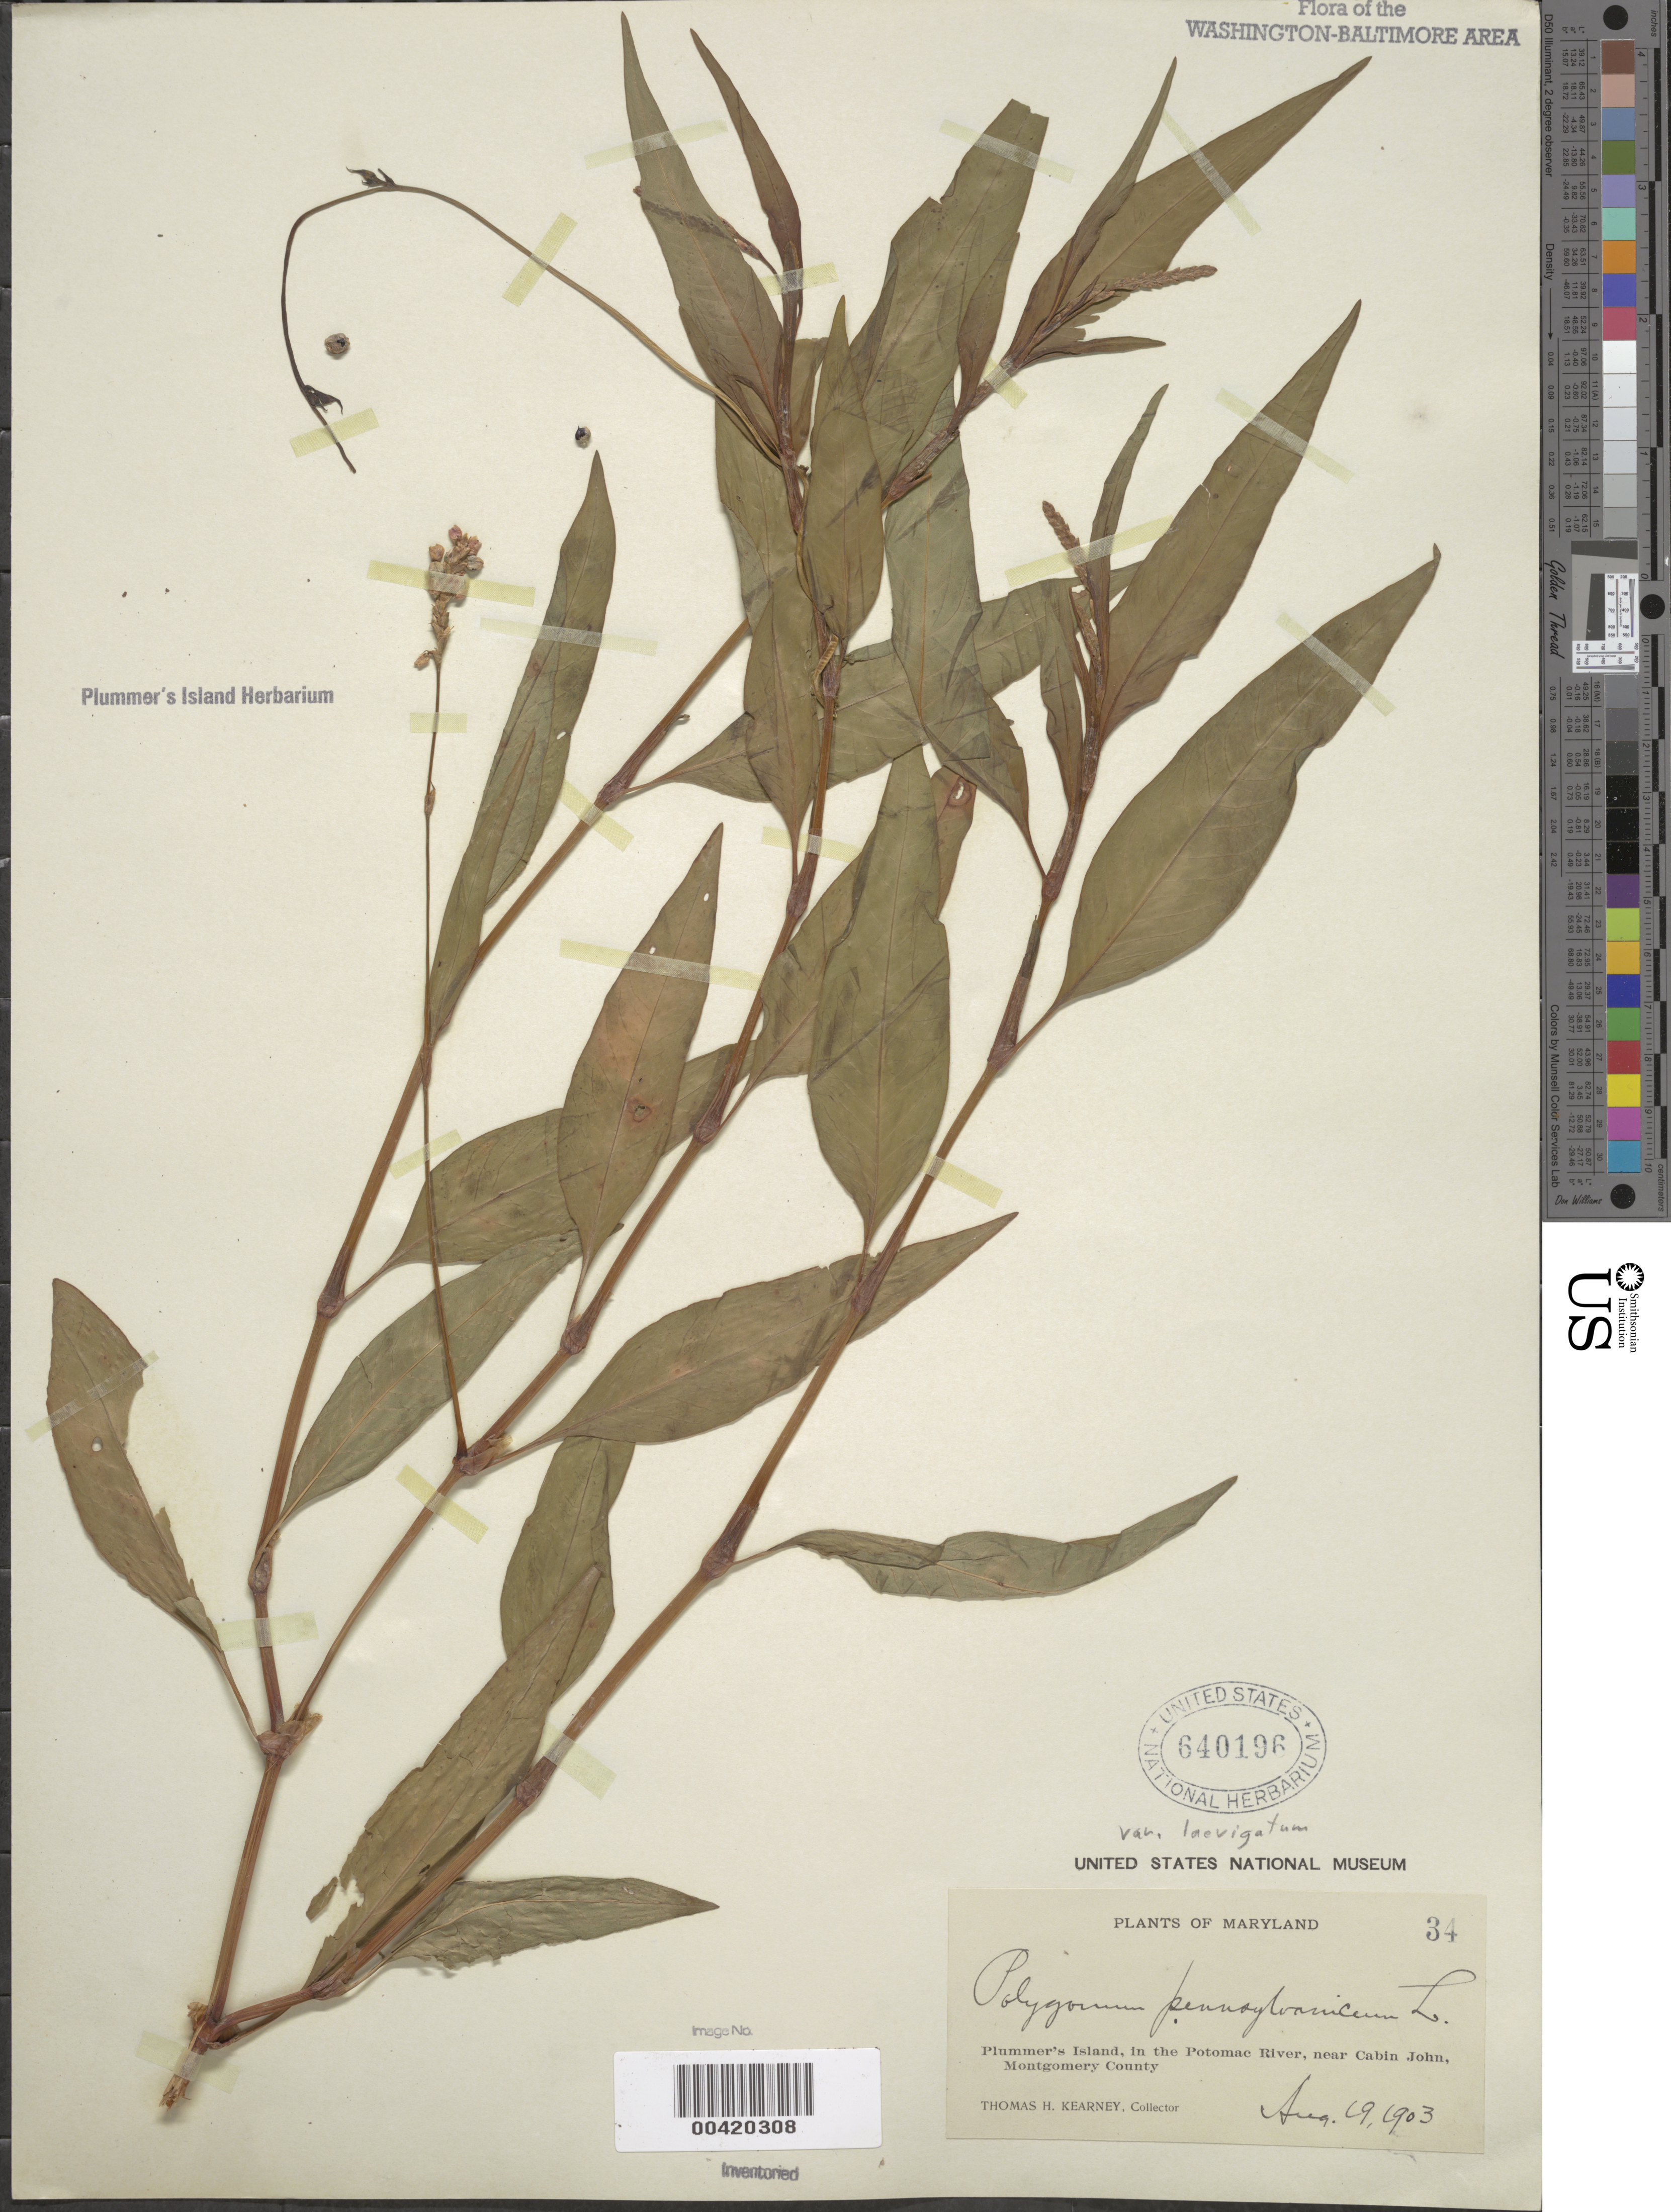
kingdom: Plantae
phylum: Tracheophyta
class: Magnoliopsida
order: Caryophyllales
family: Polygonaceae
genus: Persicaria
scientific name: Persicaria pensylvanica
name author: (L.) M. Gómez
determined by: Atha, D. E.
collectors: T. H. Kearney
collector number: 34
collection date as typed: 19 Aug 1903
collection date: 1903-08-19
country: United States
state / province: Maryland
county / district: Montgomery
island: Plummers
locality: Plummer's Island C. & O. Canal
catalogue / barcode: US 640196